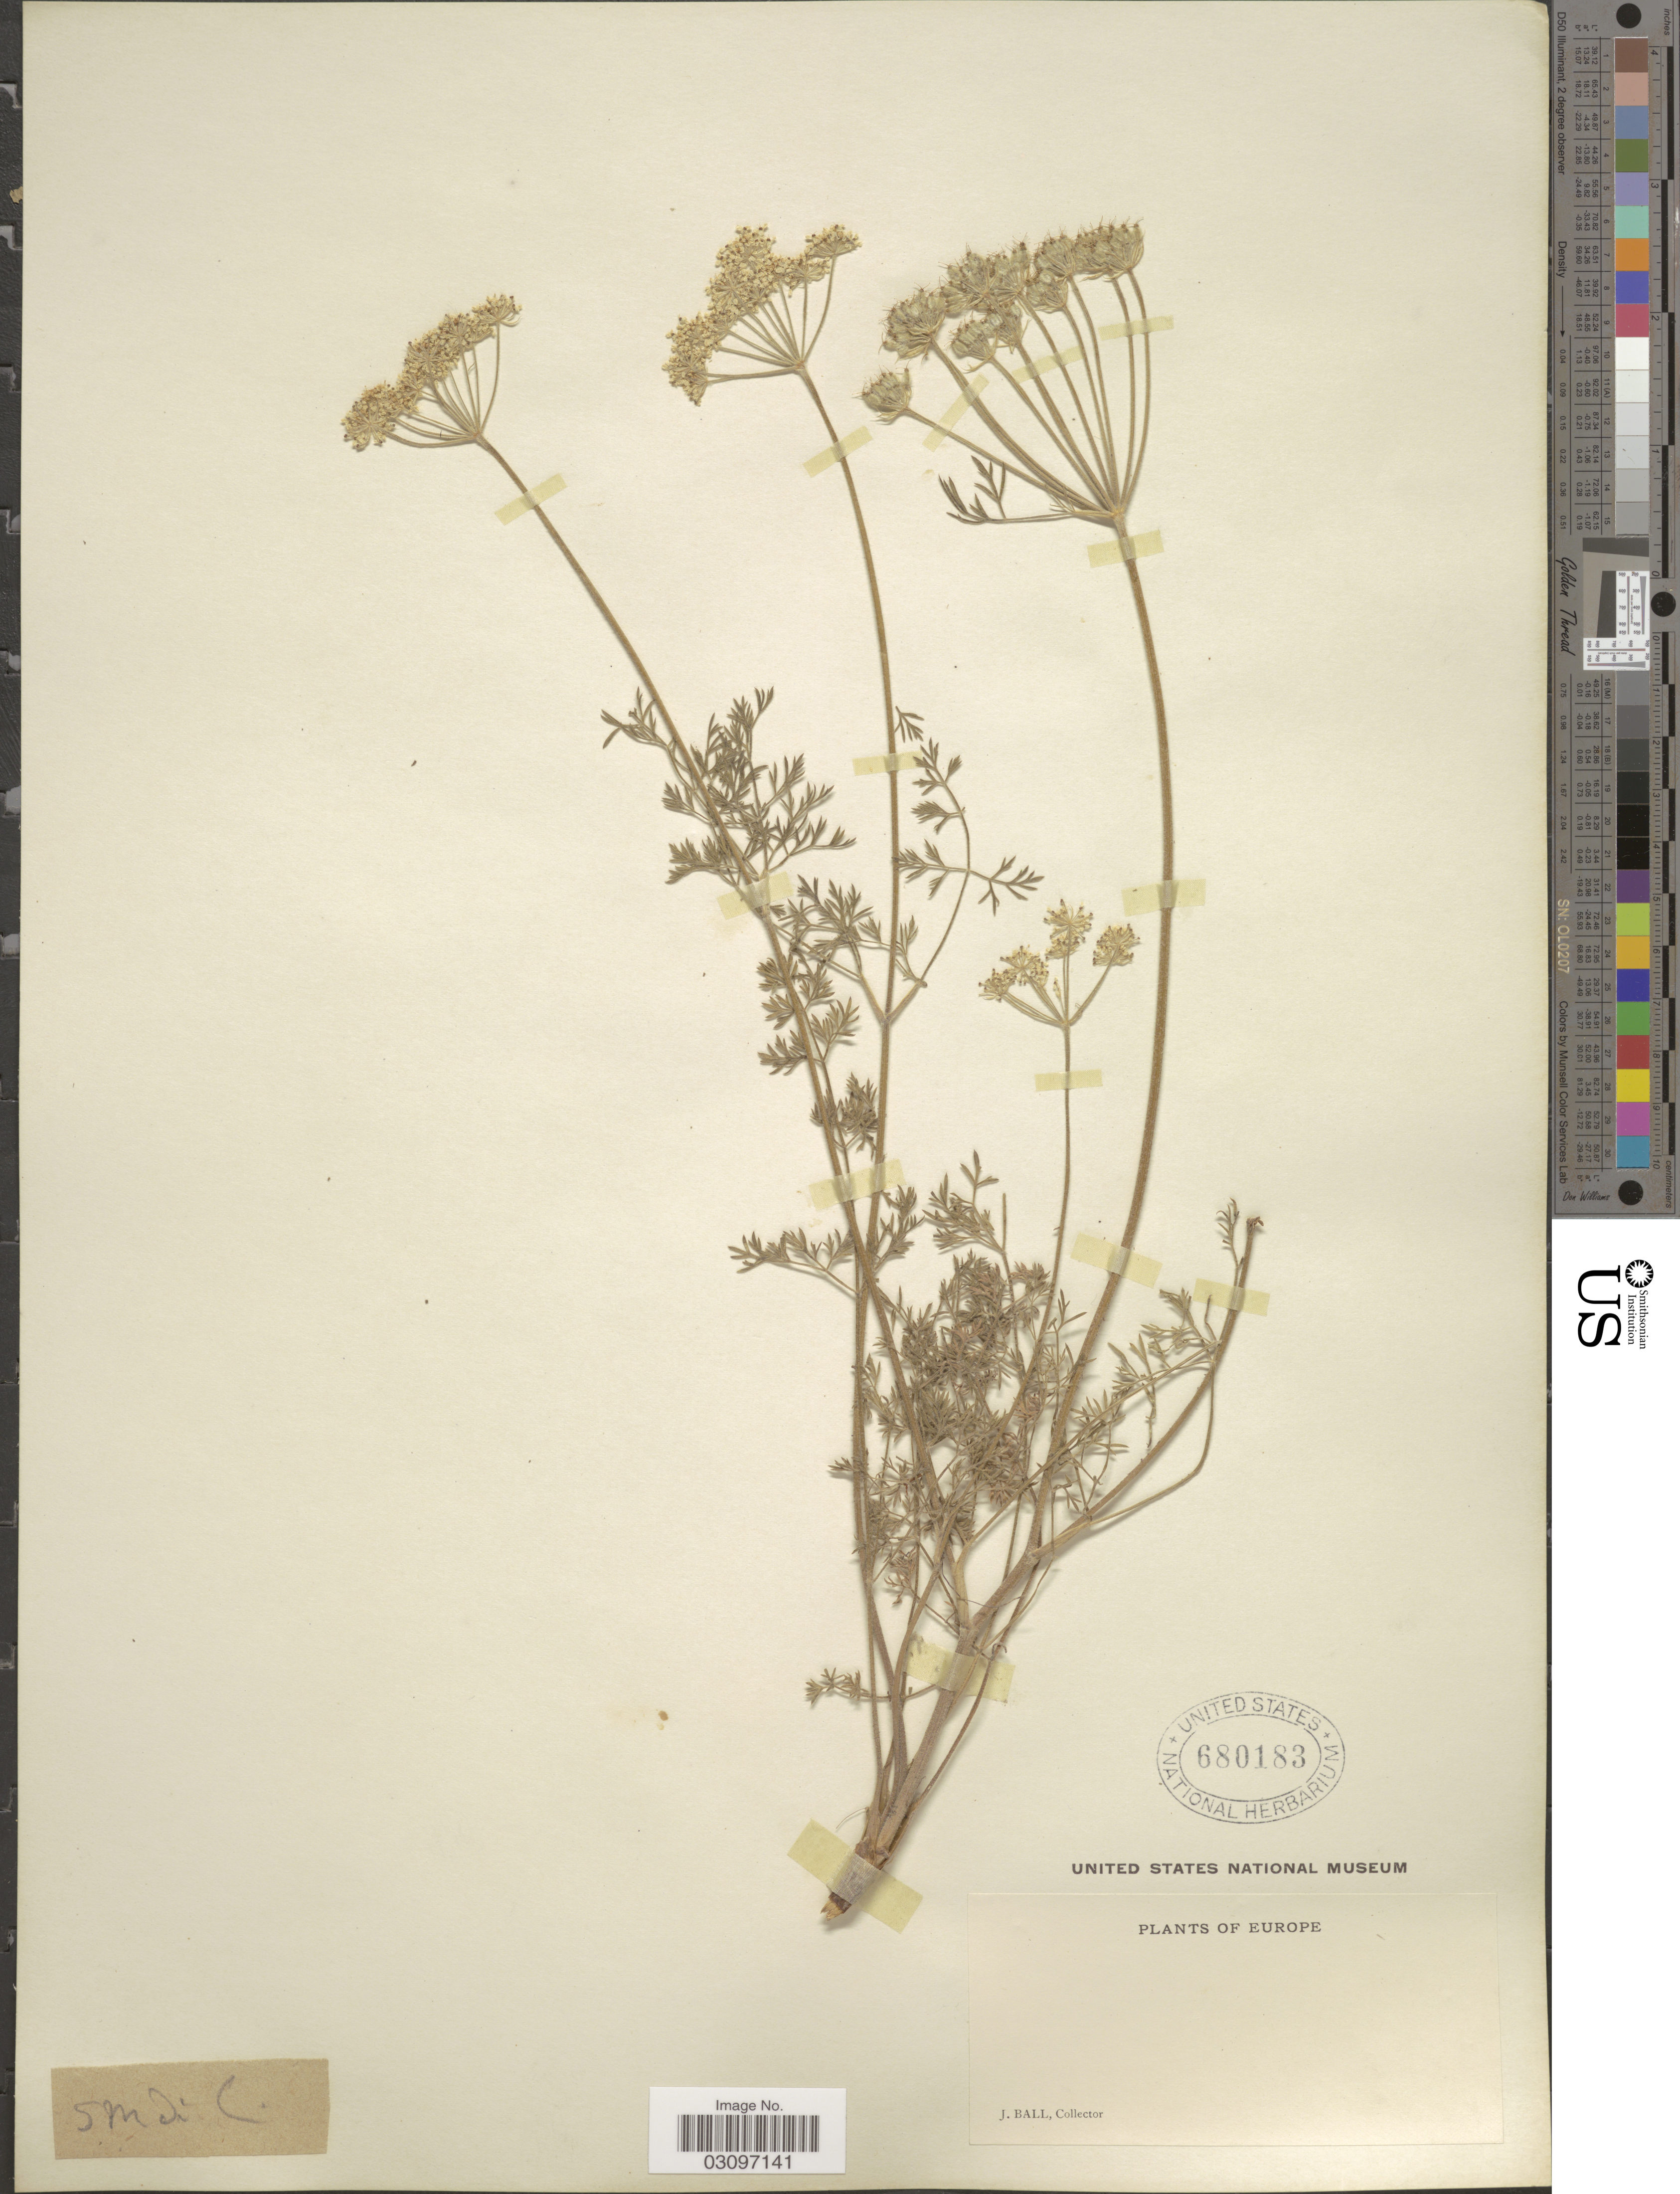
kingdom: Plantae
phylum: Tracheophyta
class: Magnoliopsida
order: Apiales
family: Apiaceae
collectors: J. Ball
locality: Europe.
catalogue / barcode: US 680183